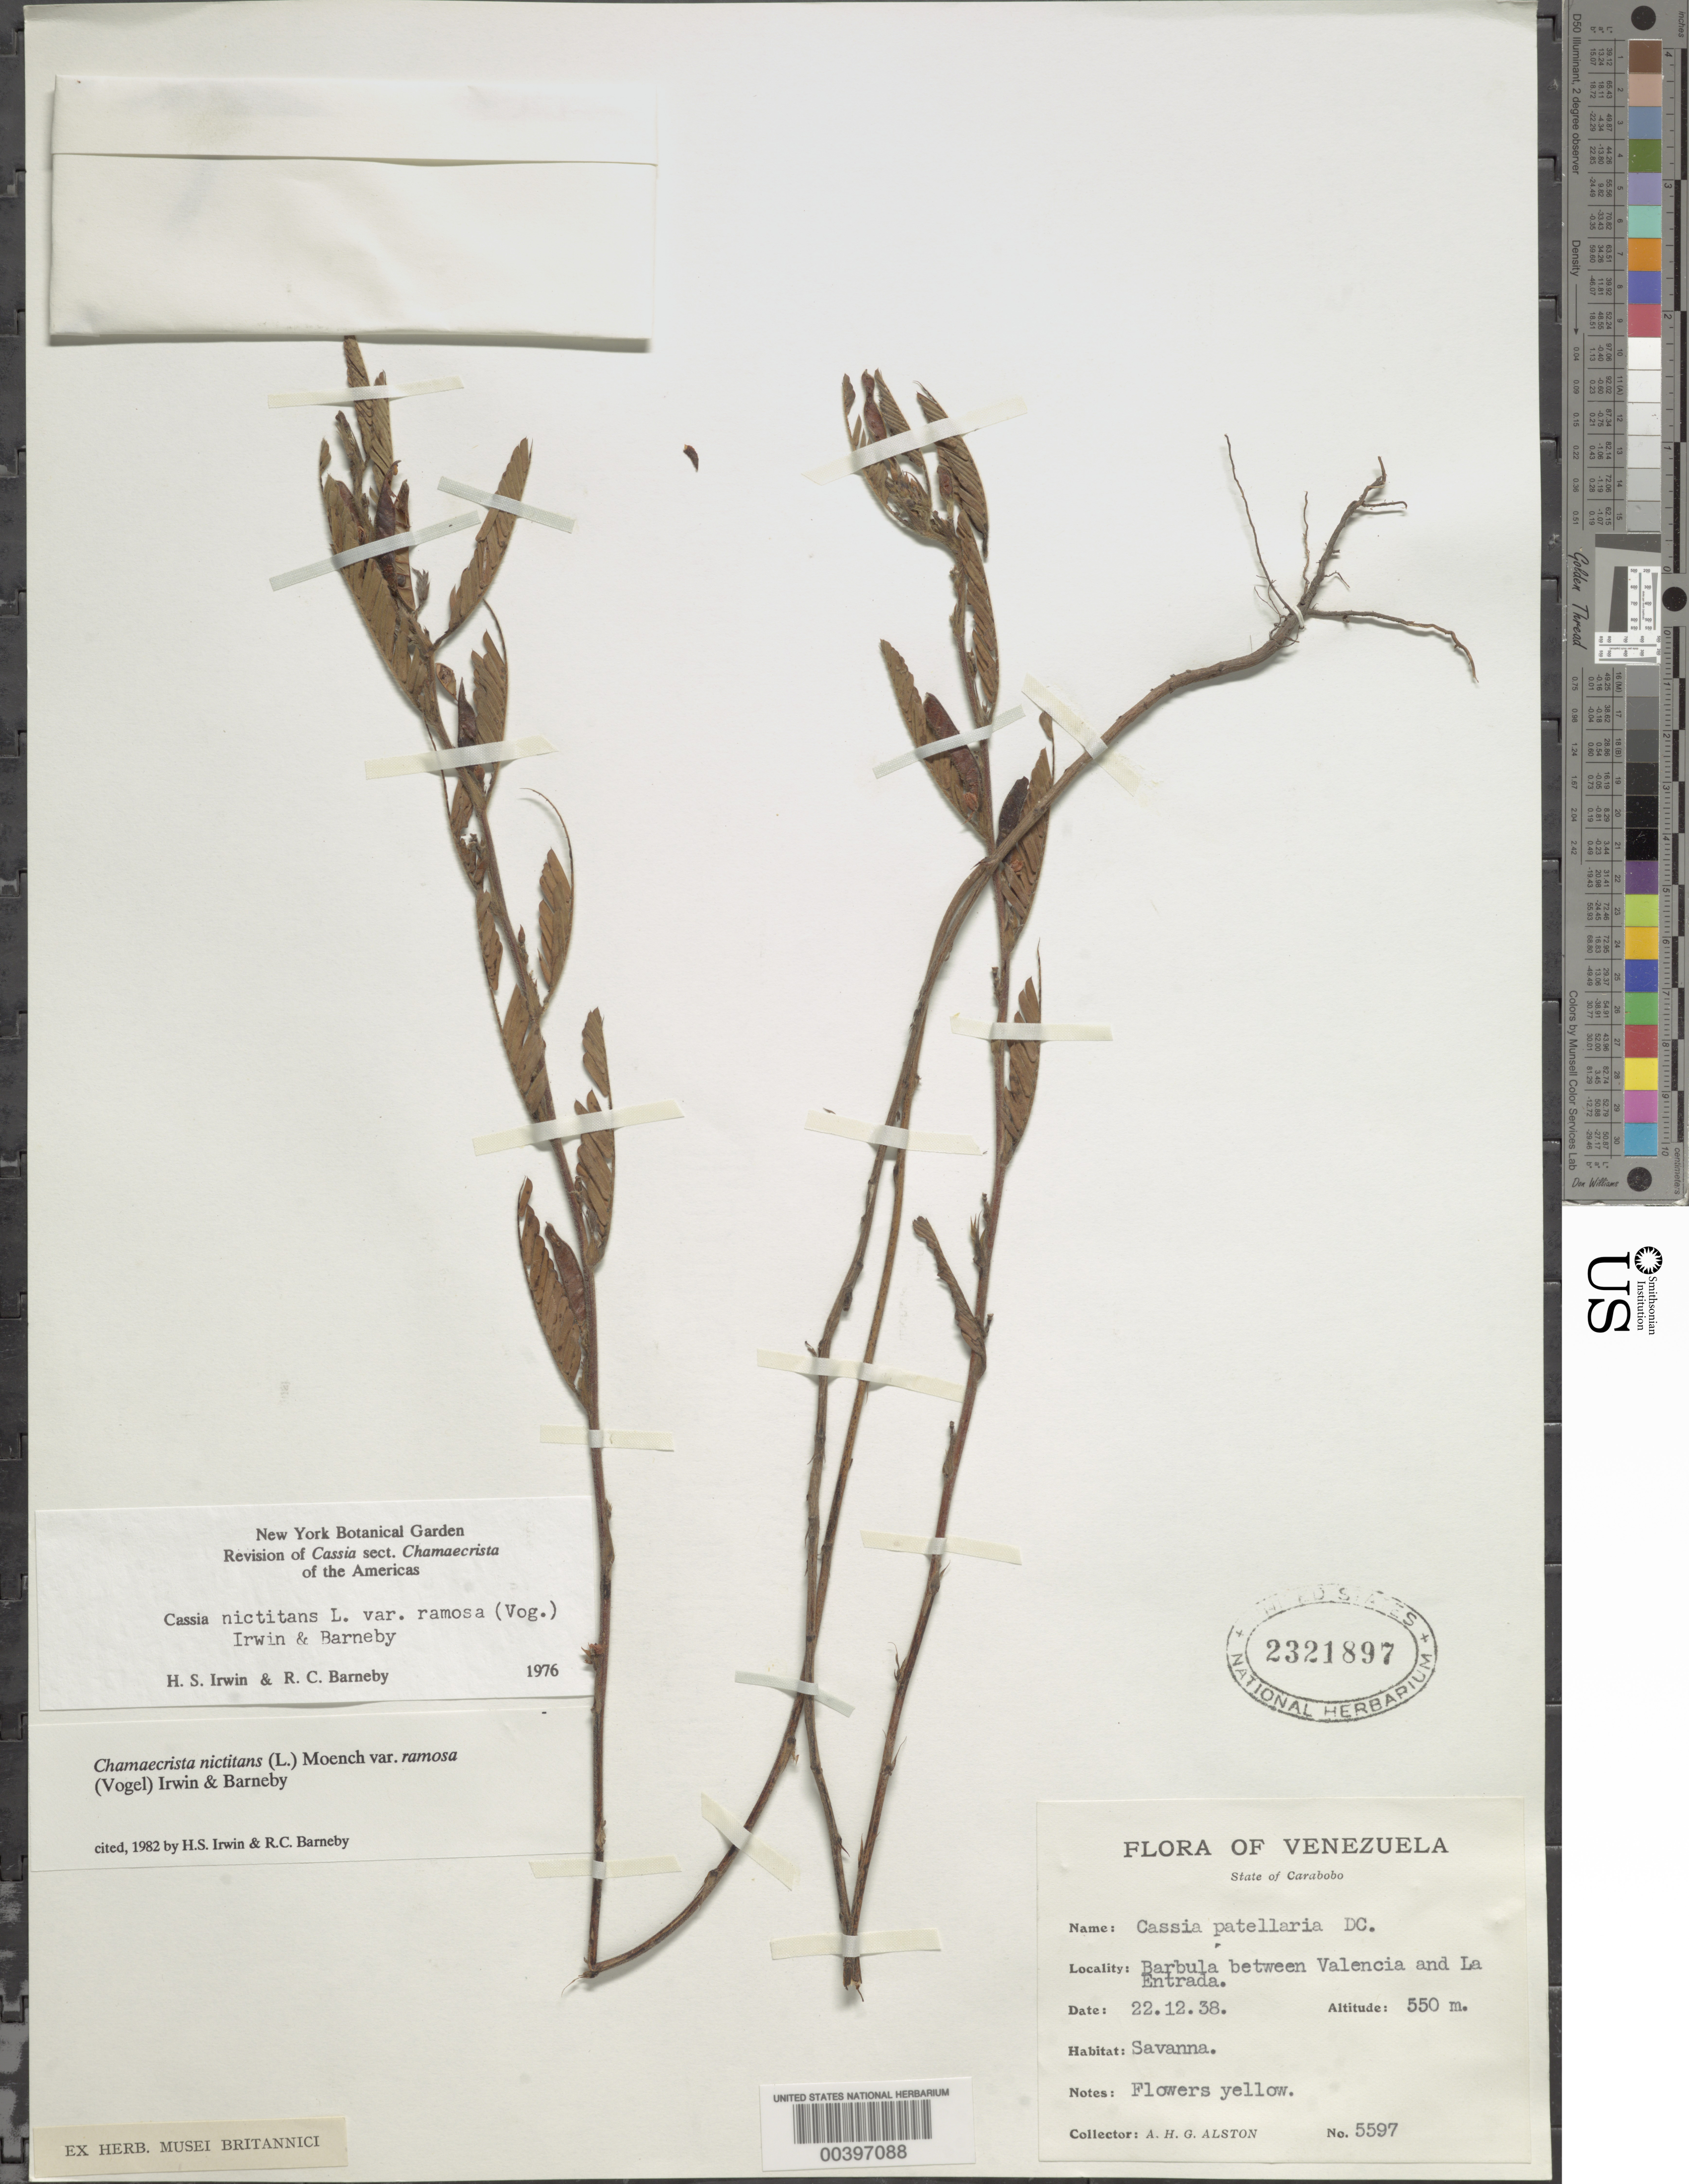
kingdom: Plantae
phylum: Tracheophyta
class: Magnoliopsida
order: Fabales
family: Fabaceae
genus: Chamaecrista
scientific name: Chamaecrista nictitans var. ramosa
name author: (Vogel) H.S. Irwin & Barneby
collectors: A. H. Alston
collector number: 5597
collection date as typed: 22 Dec 1938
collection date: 1938-12-22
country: Venezuela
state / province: Carabobo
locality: Barbula between valencia and la entrada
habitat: Savanna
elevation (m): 550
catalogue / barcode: US 2321897